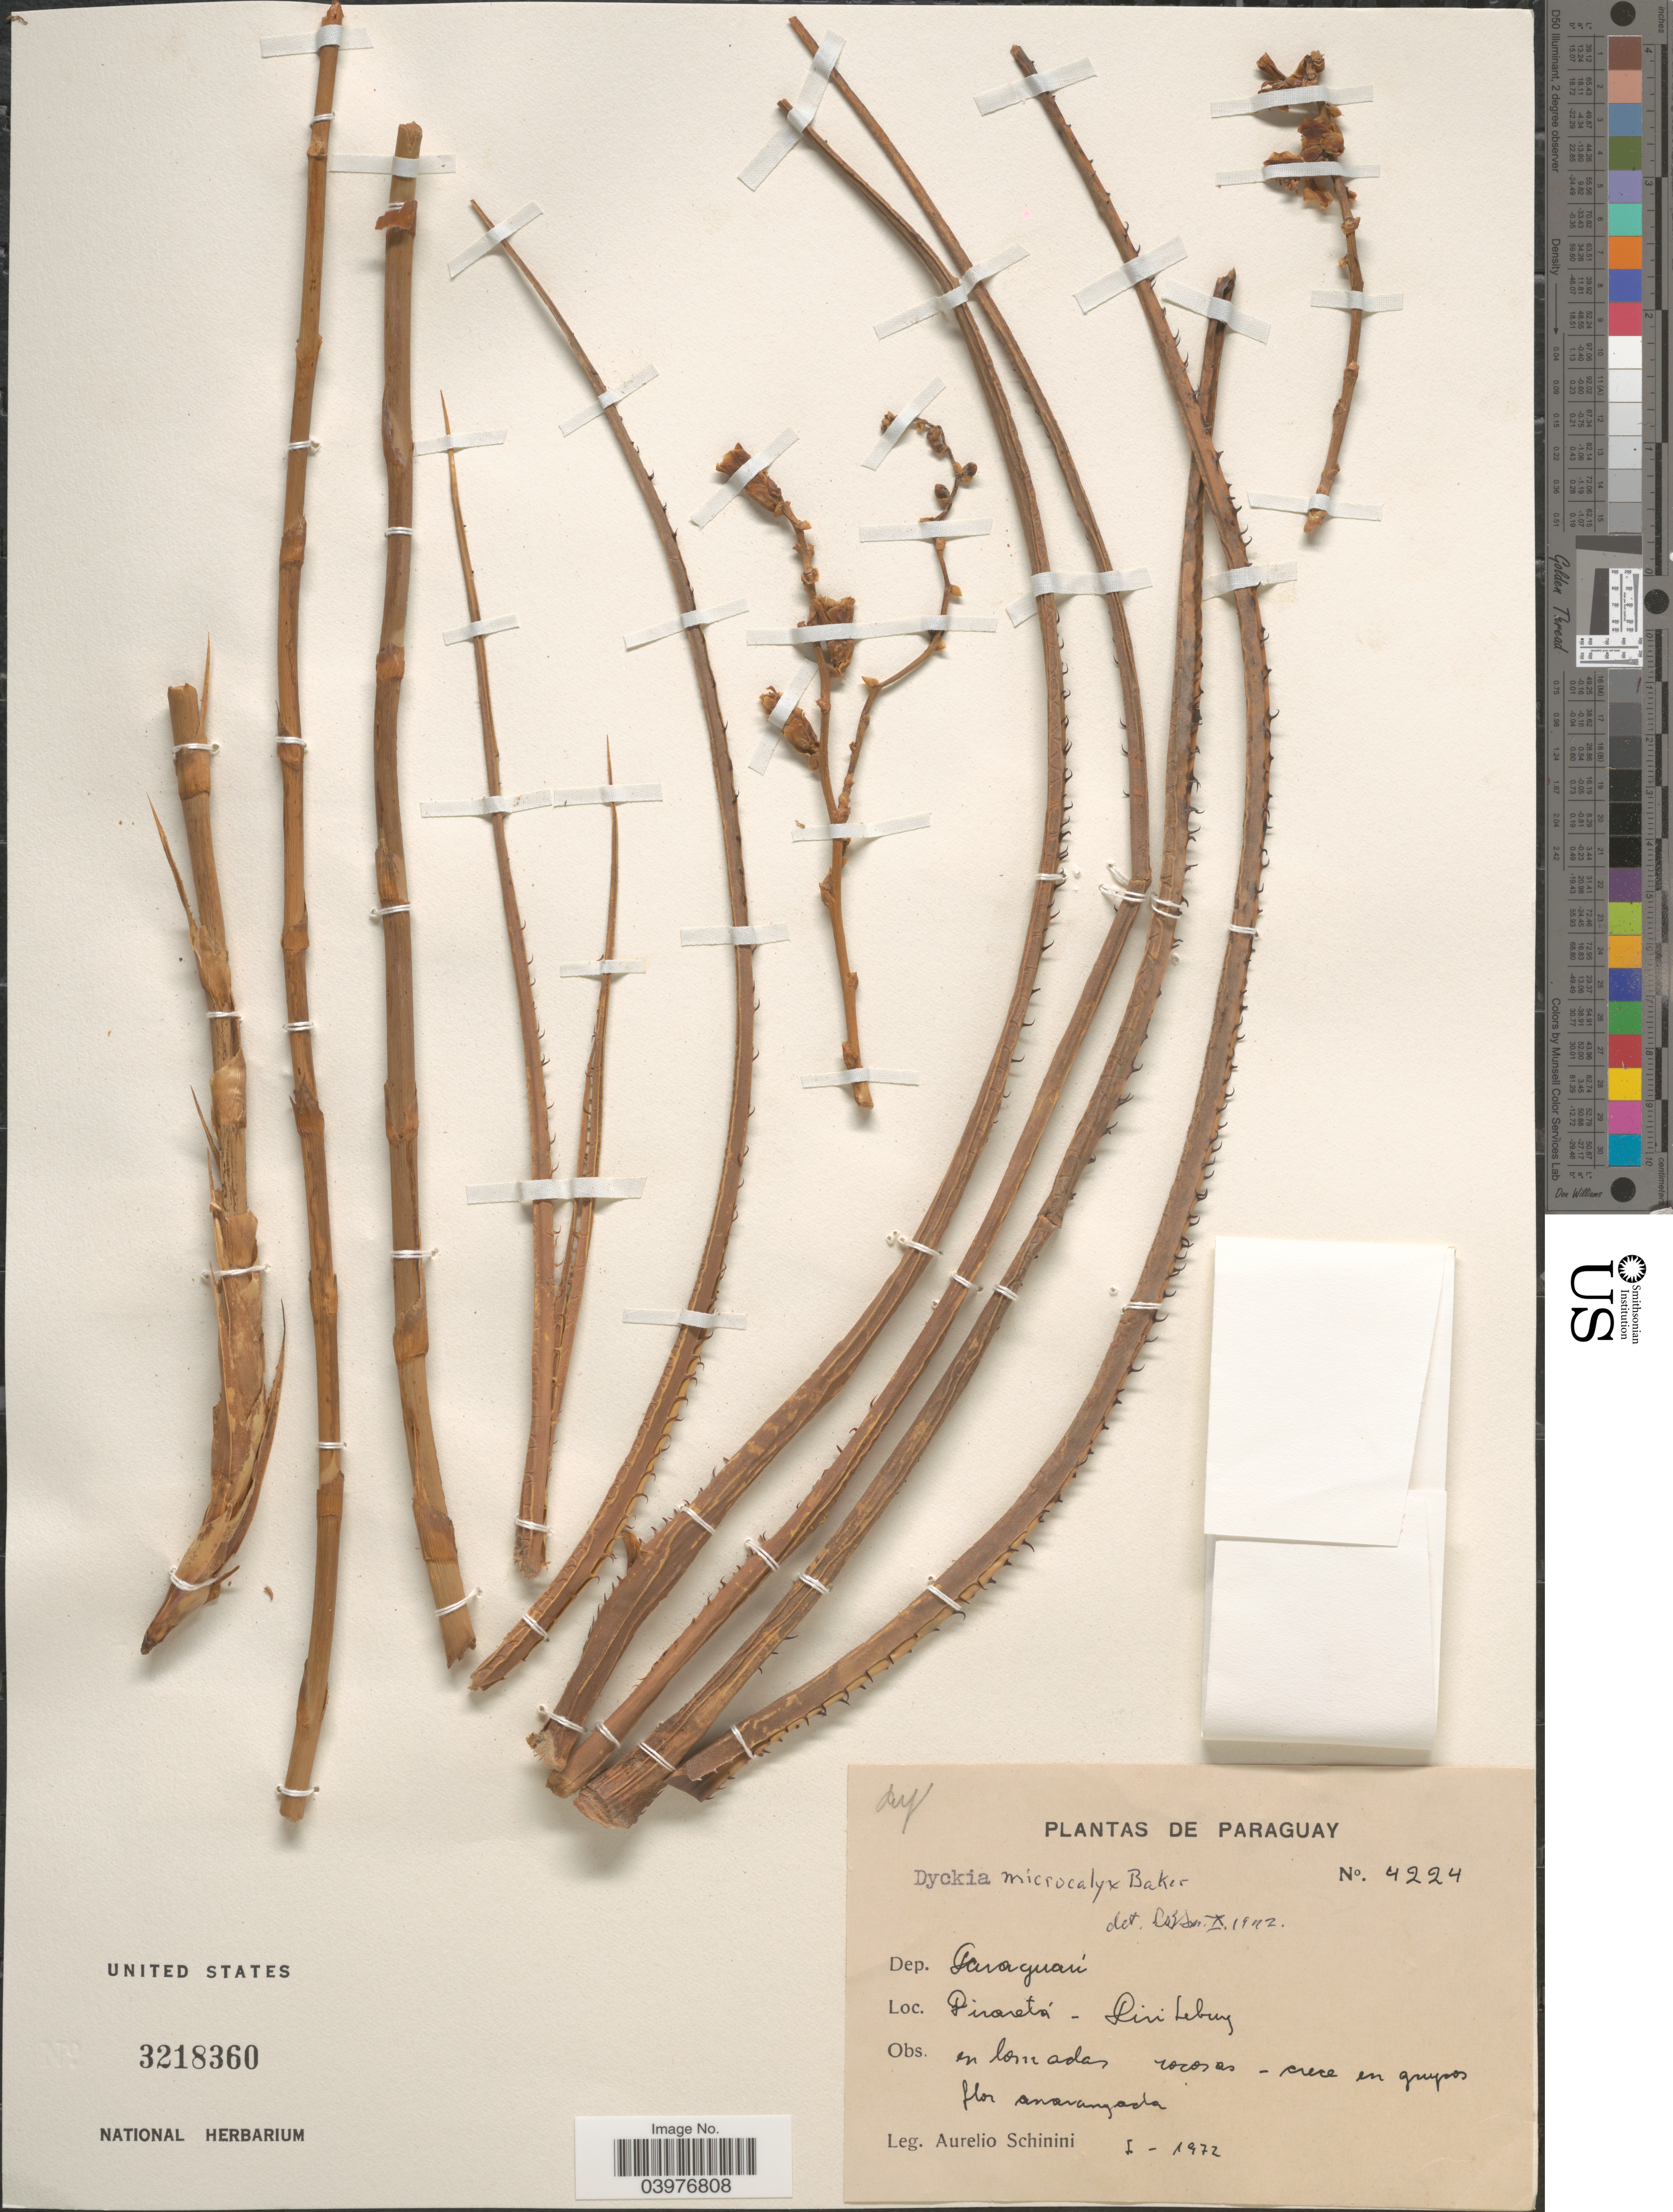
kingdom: Plantae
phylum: Tracheophyta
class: Liliopsida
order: Poales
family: Bromeliaceae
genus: Dyckia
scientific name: Dyckia microcalyx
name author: Baker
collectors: A. Schinini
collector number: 4224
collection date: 1972-01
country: Paraguay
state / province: Paraguari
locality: Dep. Paraguarí. Piraretá- Piri Lebuy.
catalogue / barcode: US 3218360